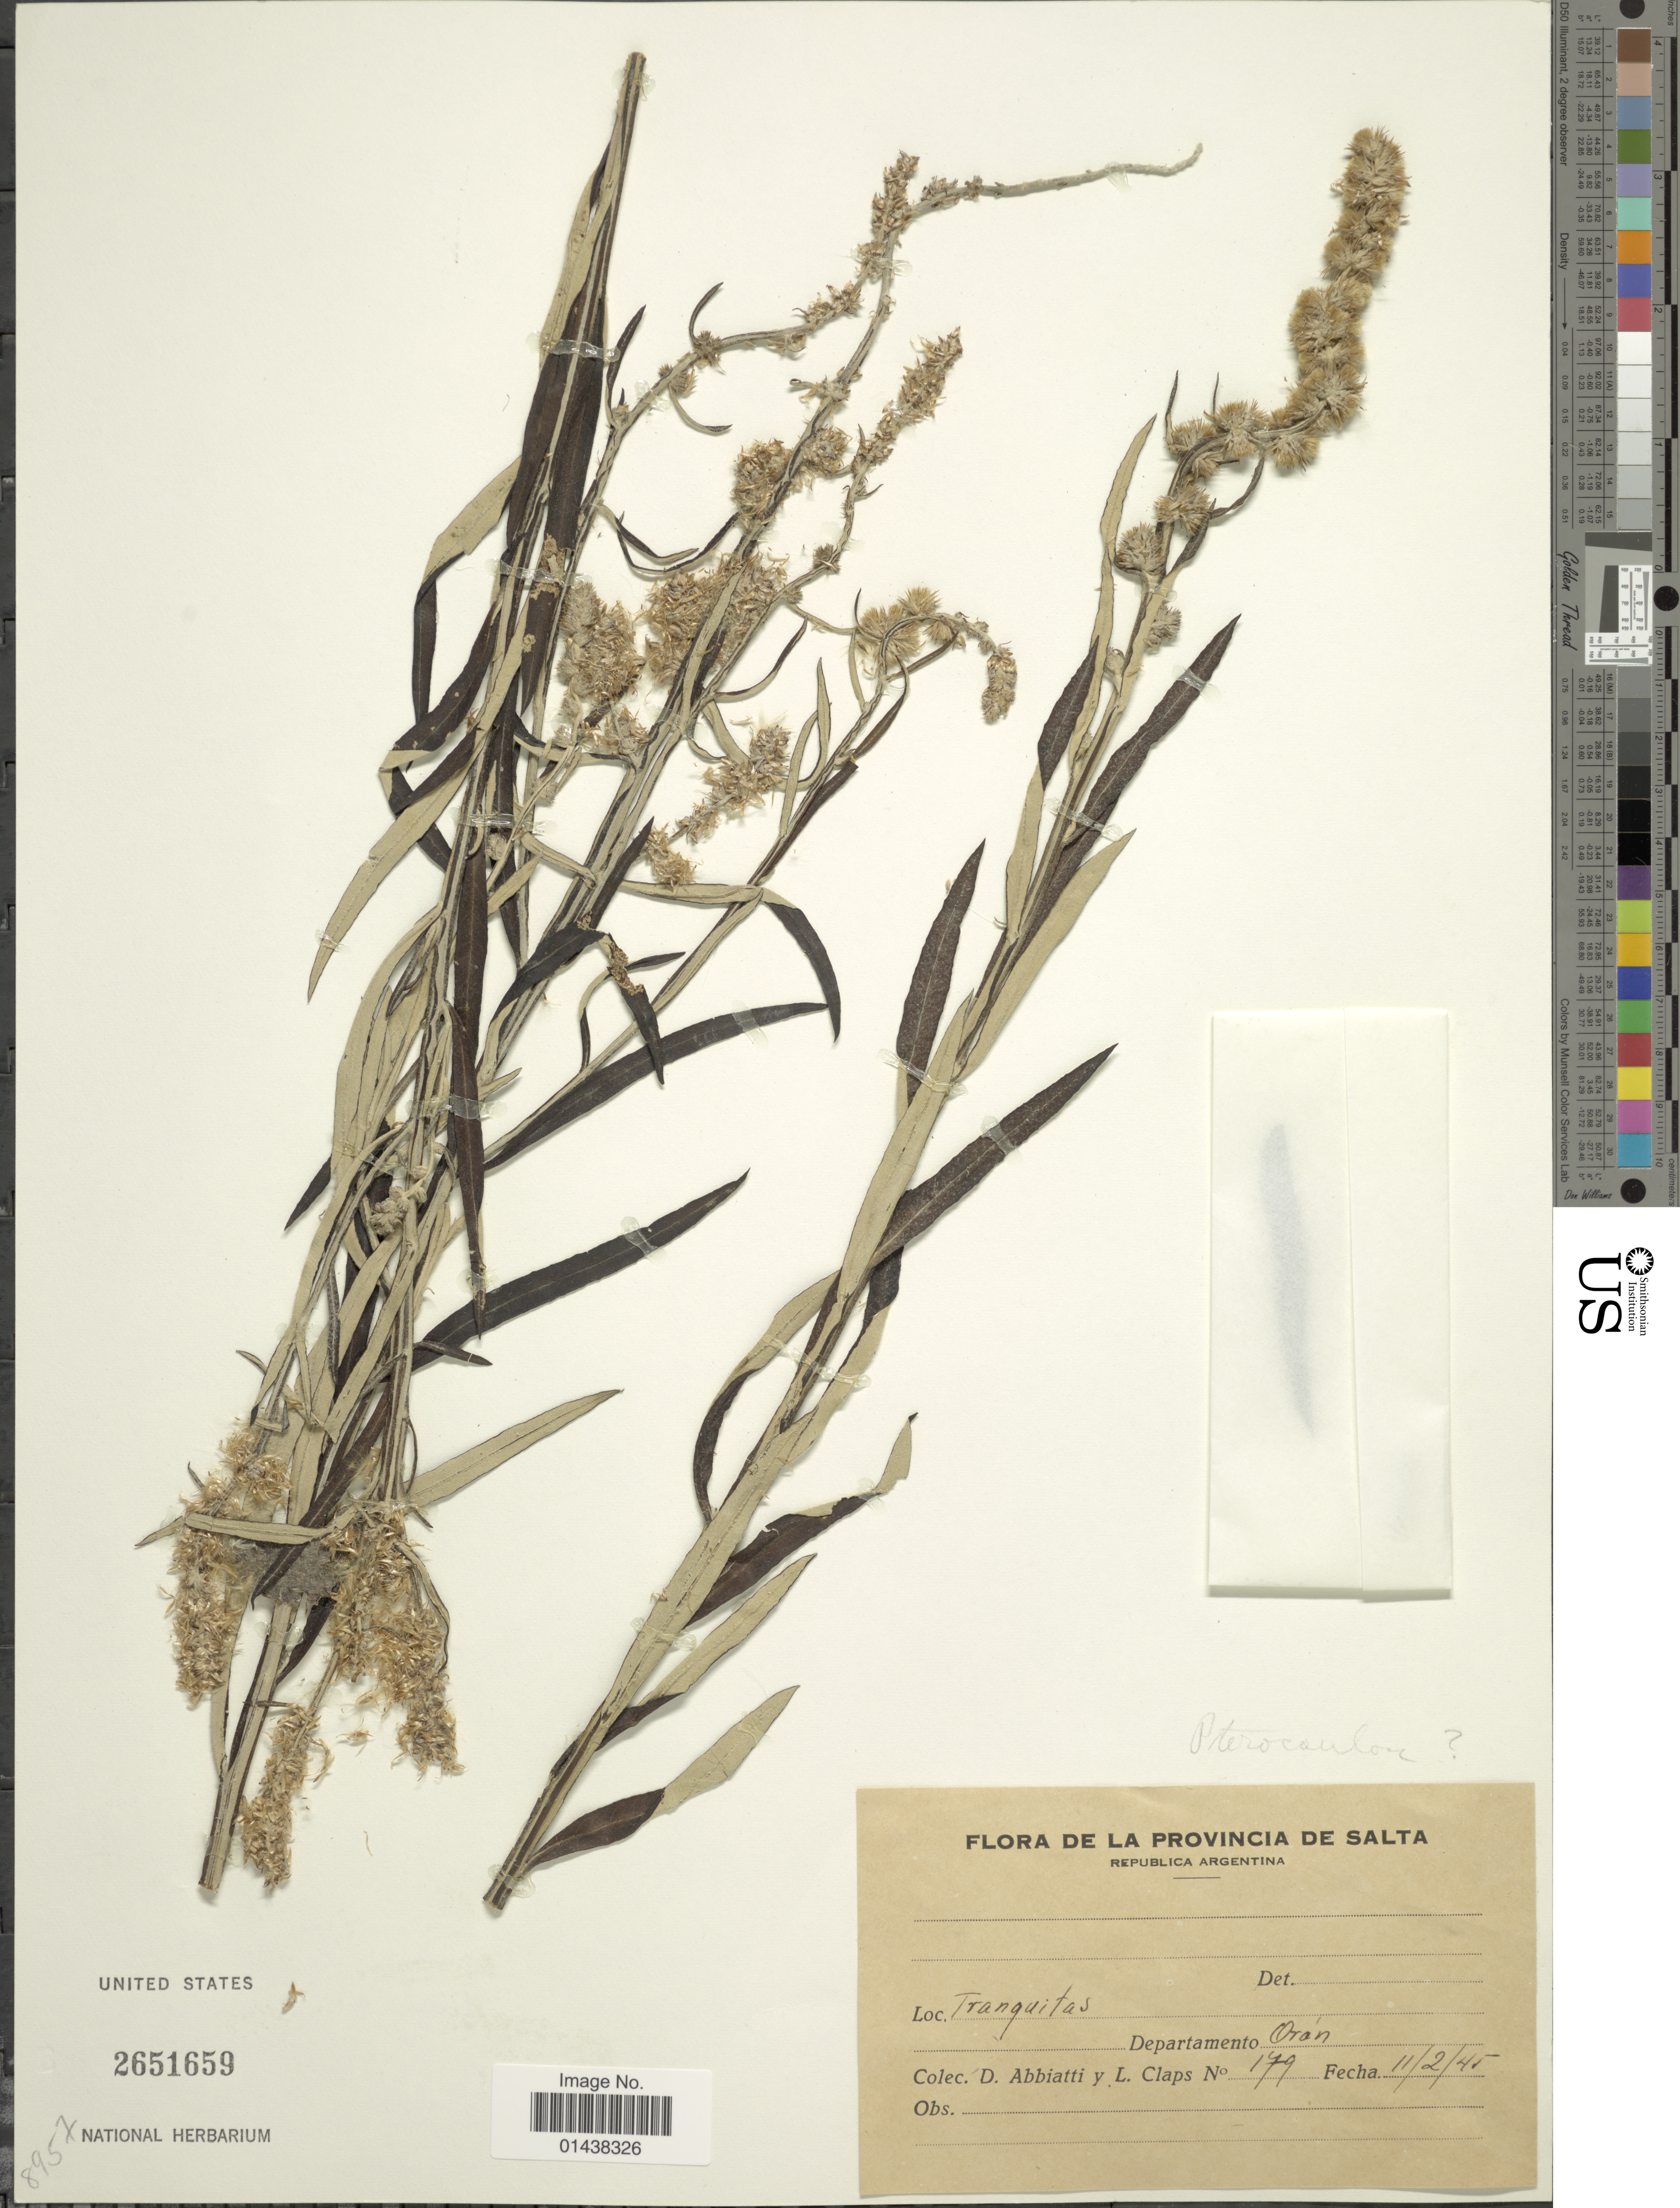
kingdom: Plantae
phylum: Tracheophyta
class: Magnoliopsida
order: Asterales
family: Asteraceae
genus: Pterocaulon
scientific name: Pterocaulon sp.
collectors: D. Abbiatti & L. Claps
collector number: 179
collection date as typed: Transcribed d/m/y: 11/2/45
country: Argentina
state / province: Salta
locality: Tranquitas, Departamento Oran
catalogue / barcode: US 2651659